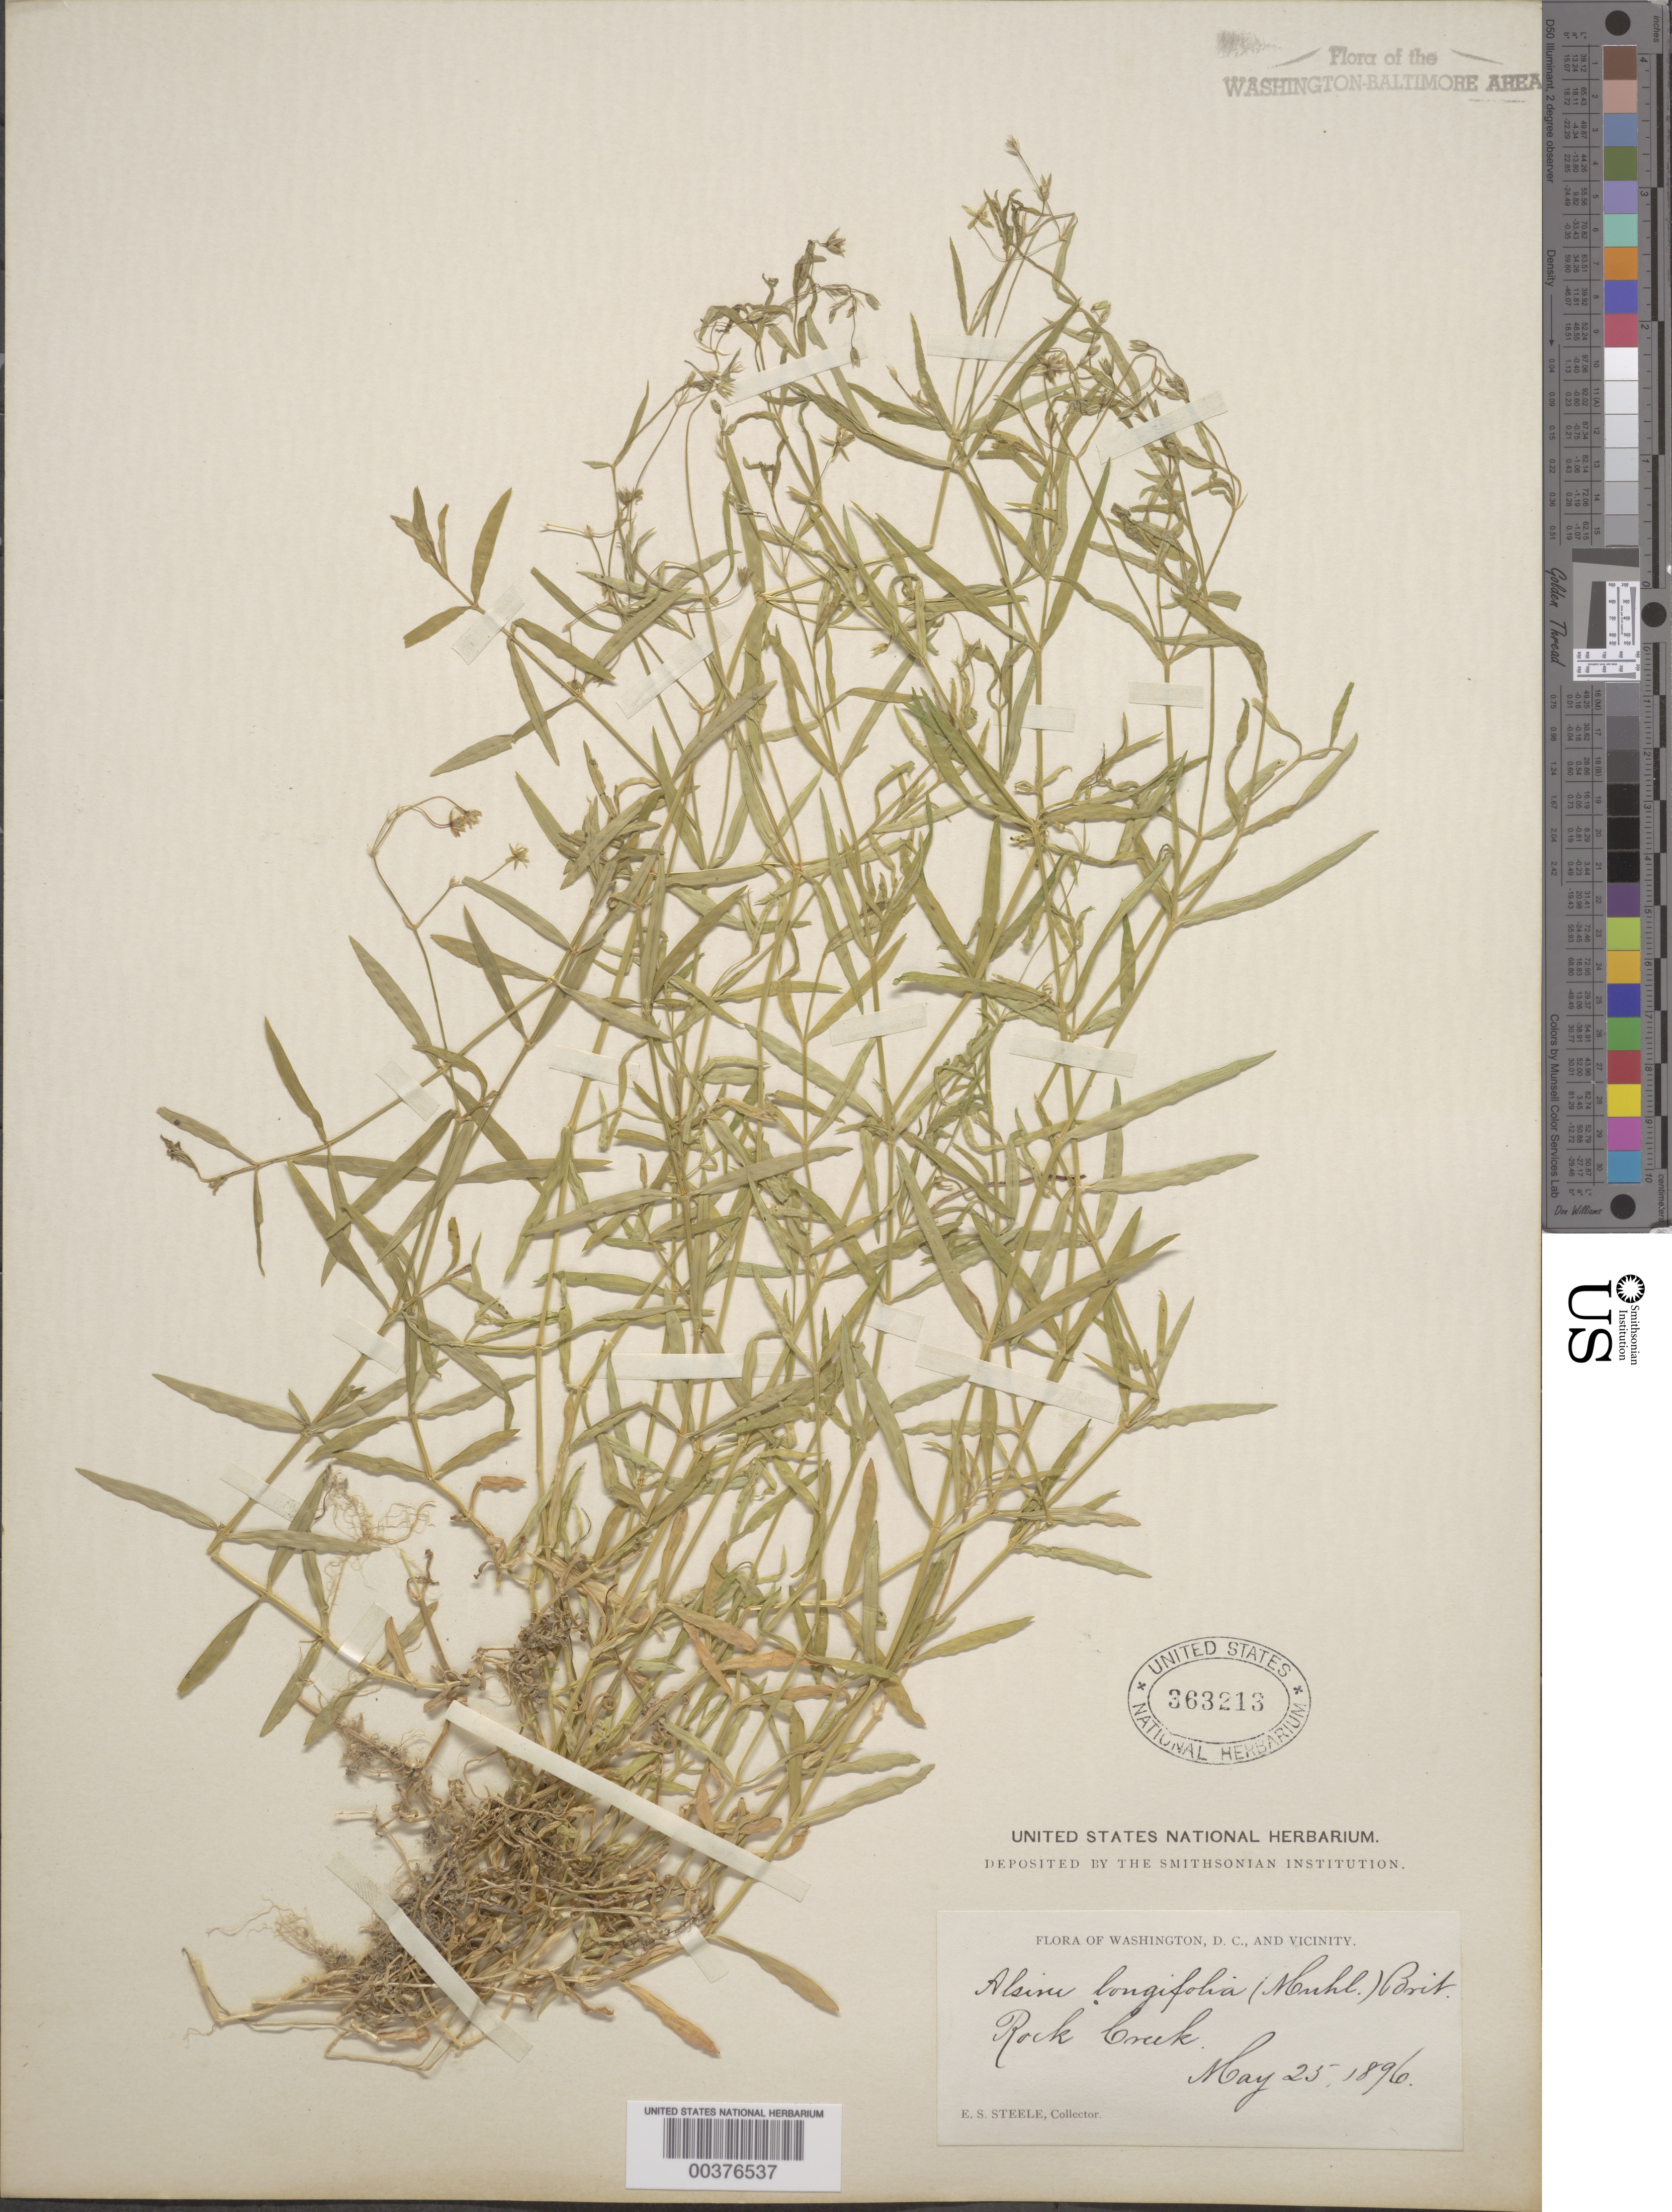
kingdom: Plantae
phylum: Tracheophyta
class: Magnoliopsida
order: Caryophyllales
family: Caryophyllaceae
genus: Stellaria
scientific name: Stellaria longifolia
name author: Muhl. ex Willd.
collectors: E. Steele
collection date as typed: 25 May 1896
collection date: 1896-05-25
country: United States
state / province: District of Columbia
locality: Rock Creek Rock Creek Park & vicinity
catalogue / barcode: US 363213